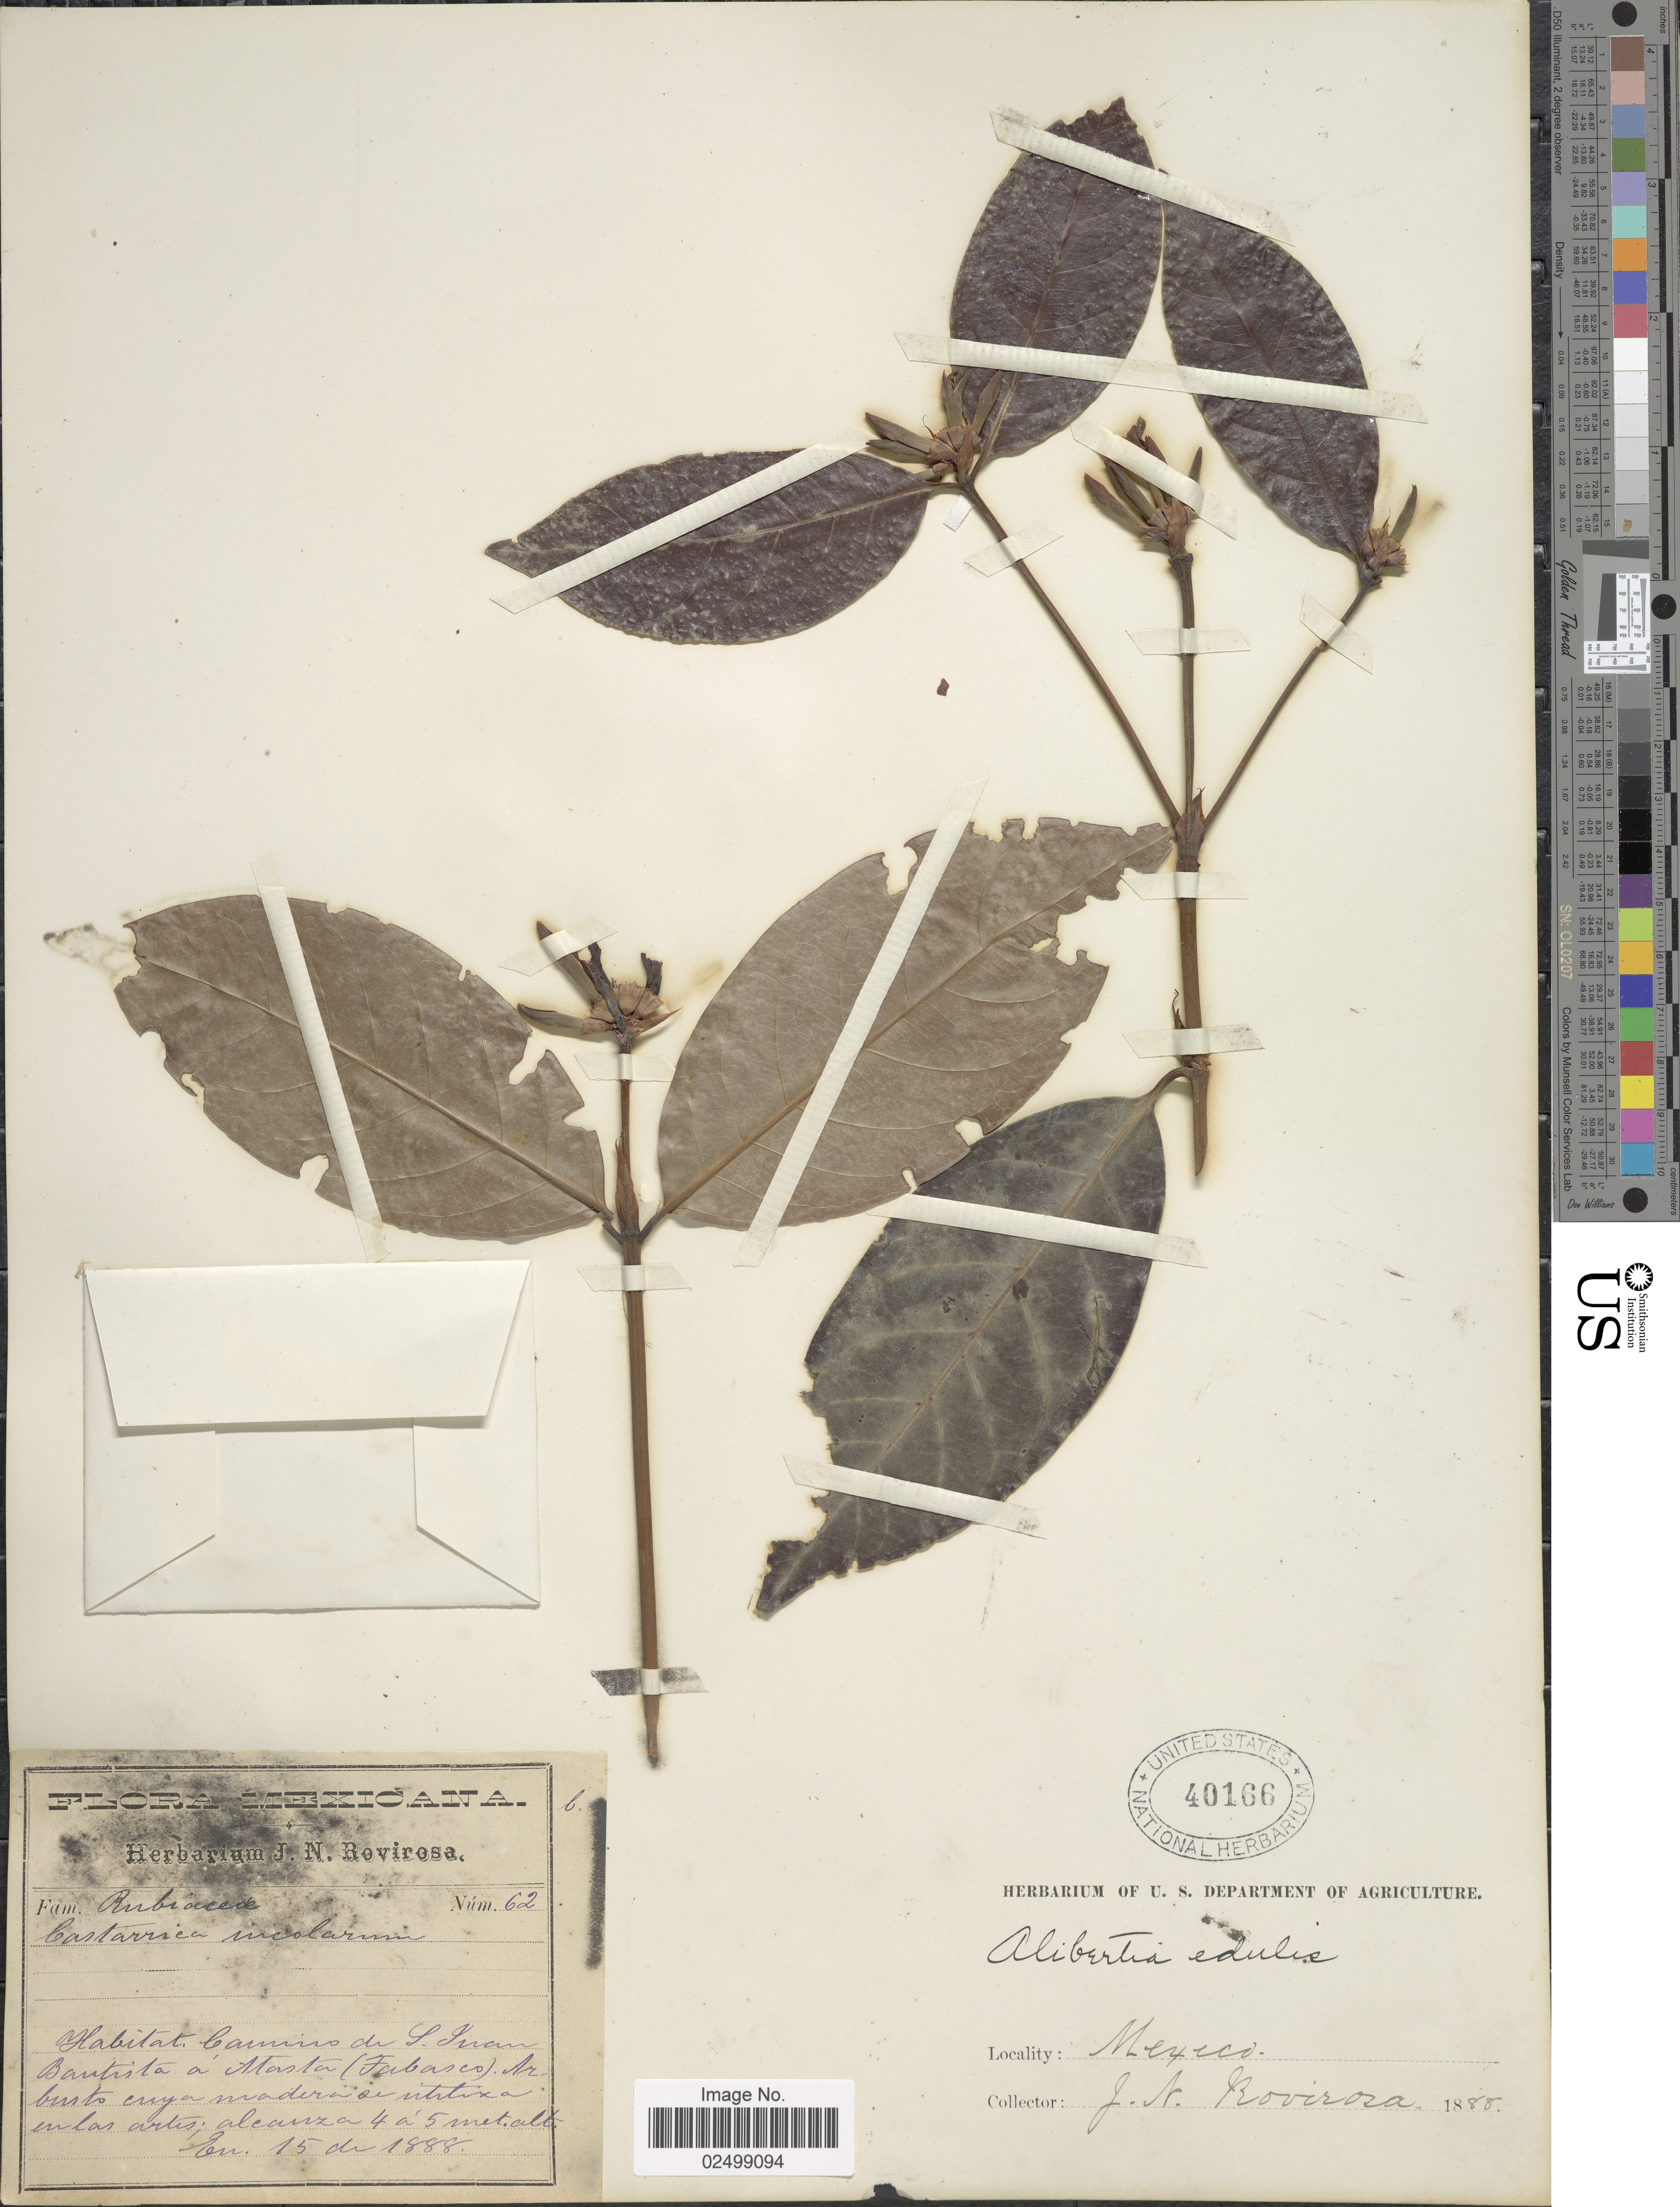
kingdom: Plantae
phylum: Tracheophyta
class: Magnoliopsida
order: Gentianales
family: Rubiaceae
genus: Alibertia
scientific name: Alibertia edulis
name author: (Rich.) A. Rich. ex DC.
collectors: J. N. Rovirosa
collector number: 62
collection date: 1888-01-15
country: Mexico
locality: Camino de S. Juan Bautista a Atasta (Tabasco).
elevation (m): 4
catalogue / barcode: US 40166